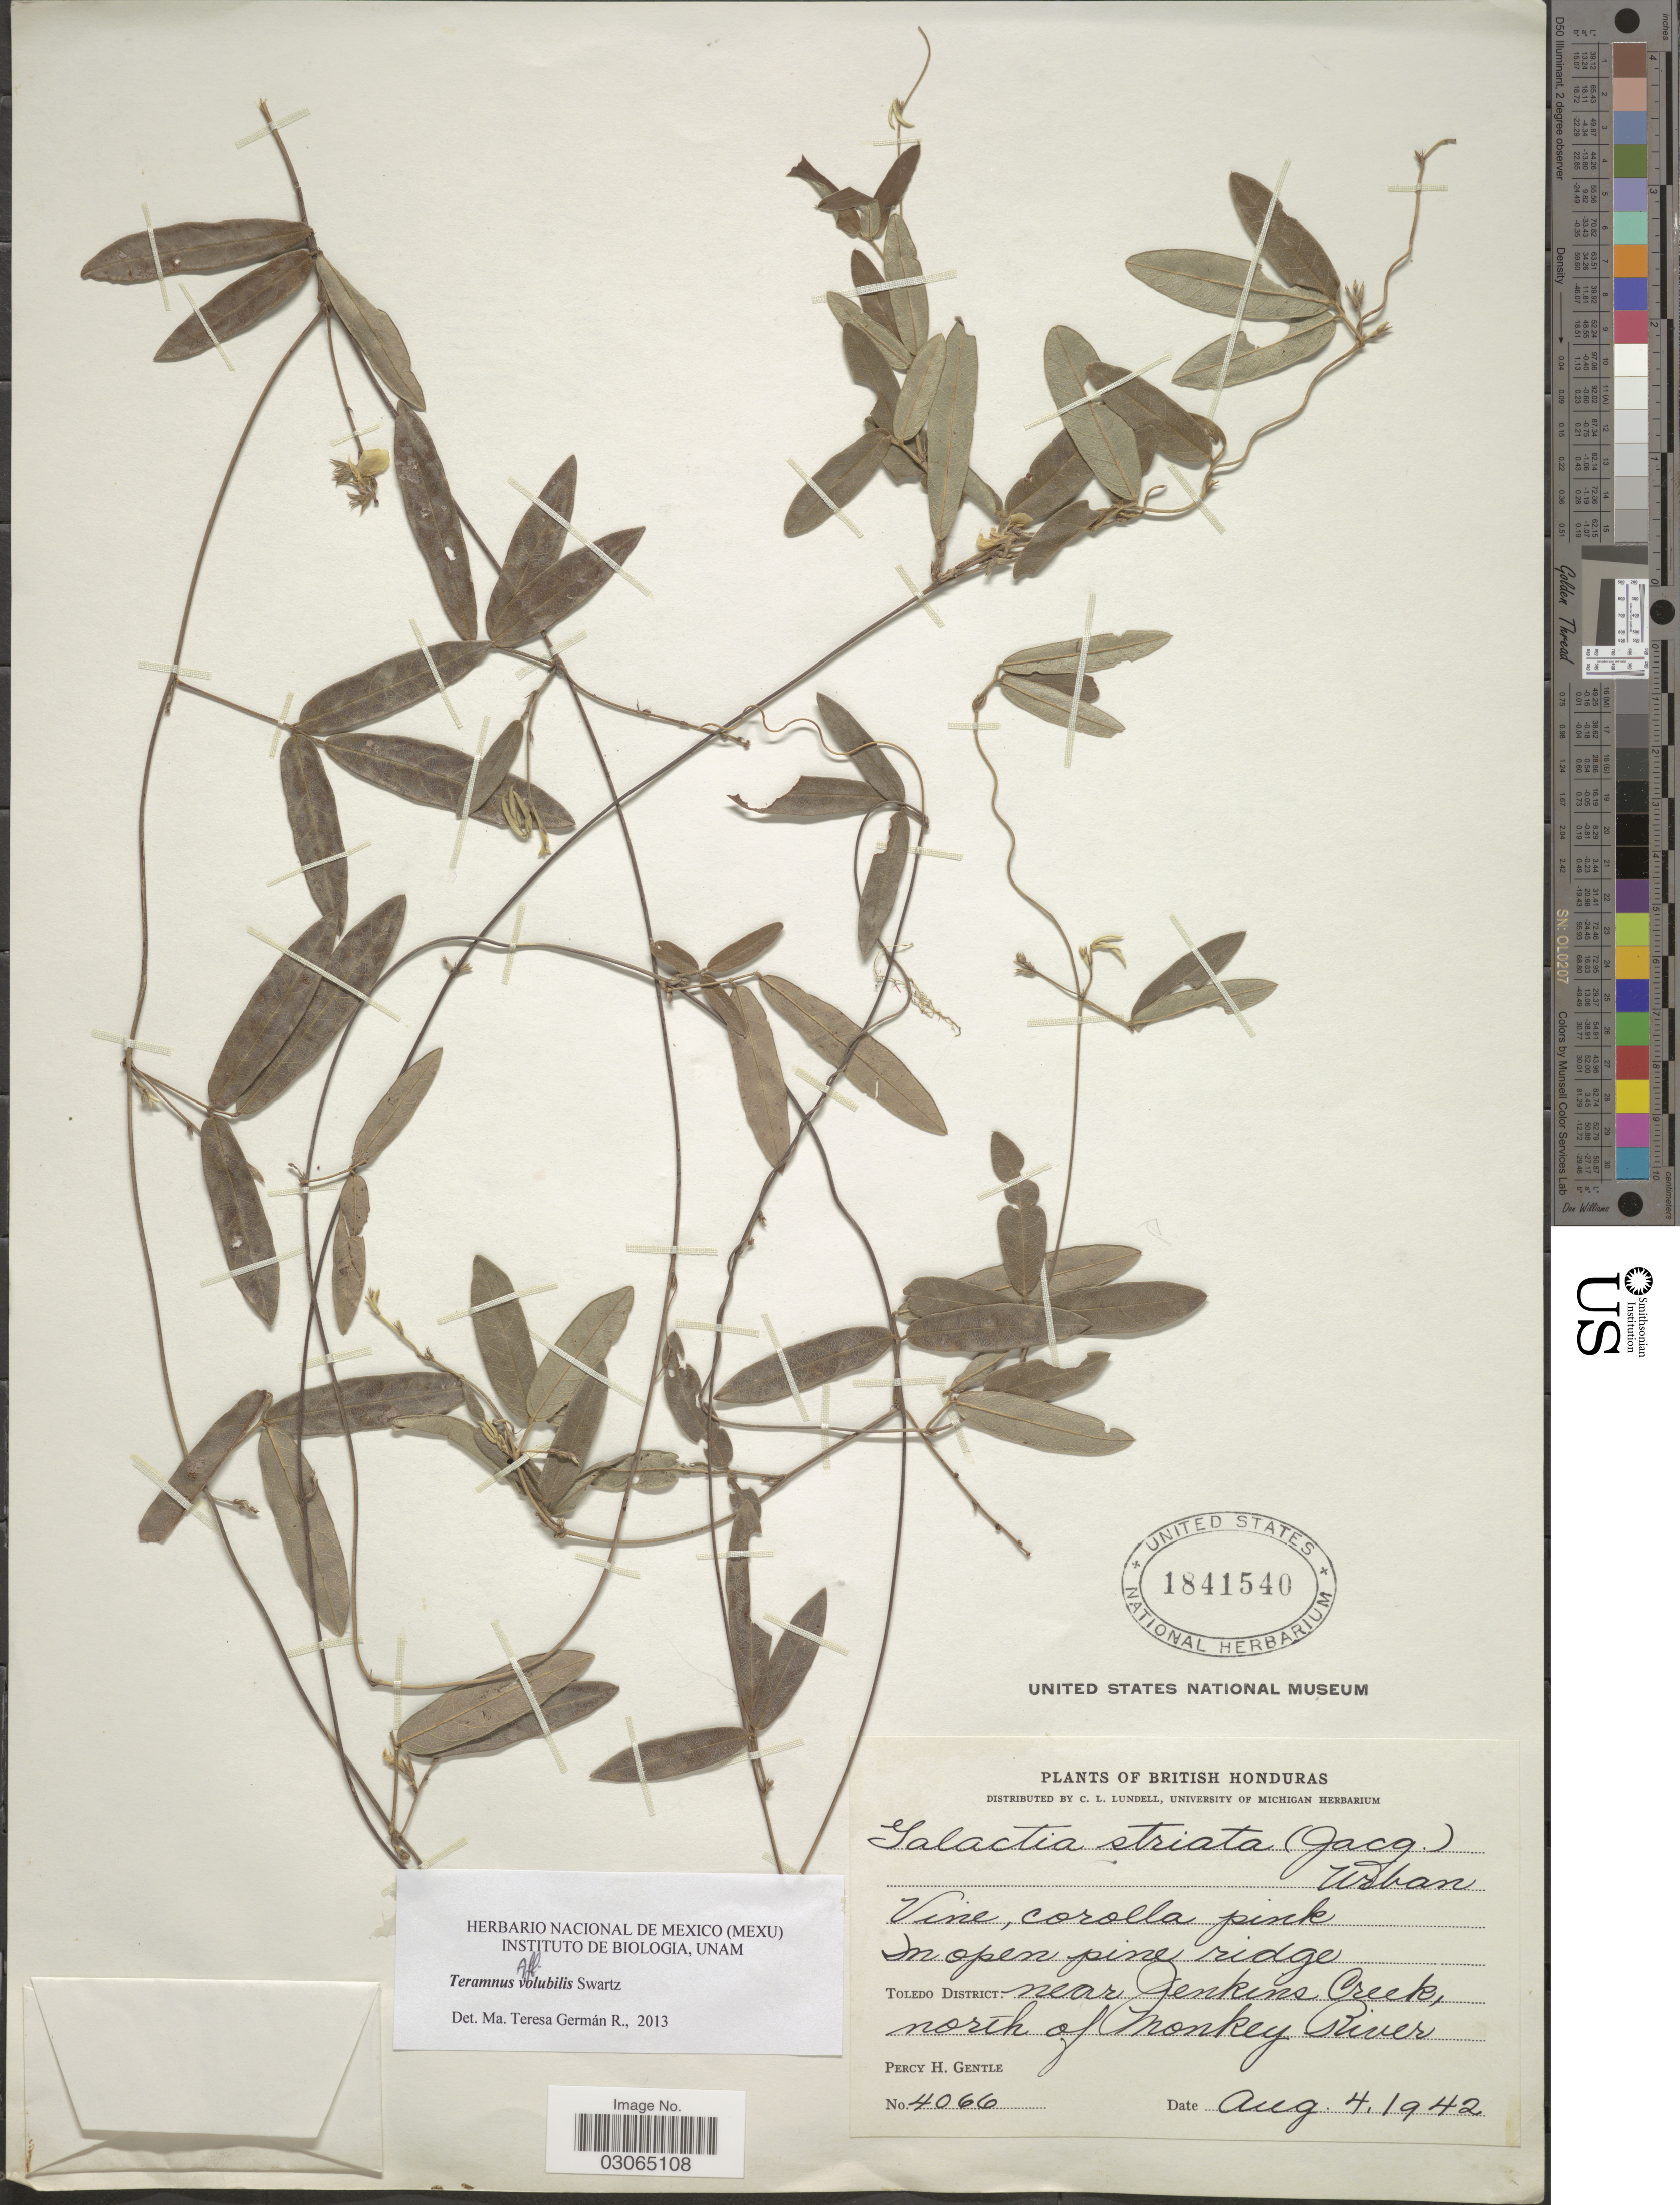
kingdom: Plantae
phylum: Tracheophyta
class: Magnoliopsida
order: Fabales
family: Fabaceae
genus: Teramnus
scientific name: Teramnus volubilis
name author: Sw.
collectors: P. H. Gentle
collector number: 4066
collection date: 1942-08-04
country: Belize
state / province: Toledo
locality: British Honduras. Toledo District: near Jenkins Creek, north of Monkey River.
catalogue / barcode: US 1841540